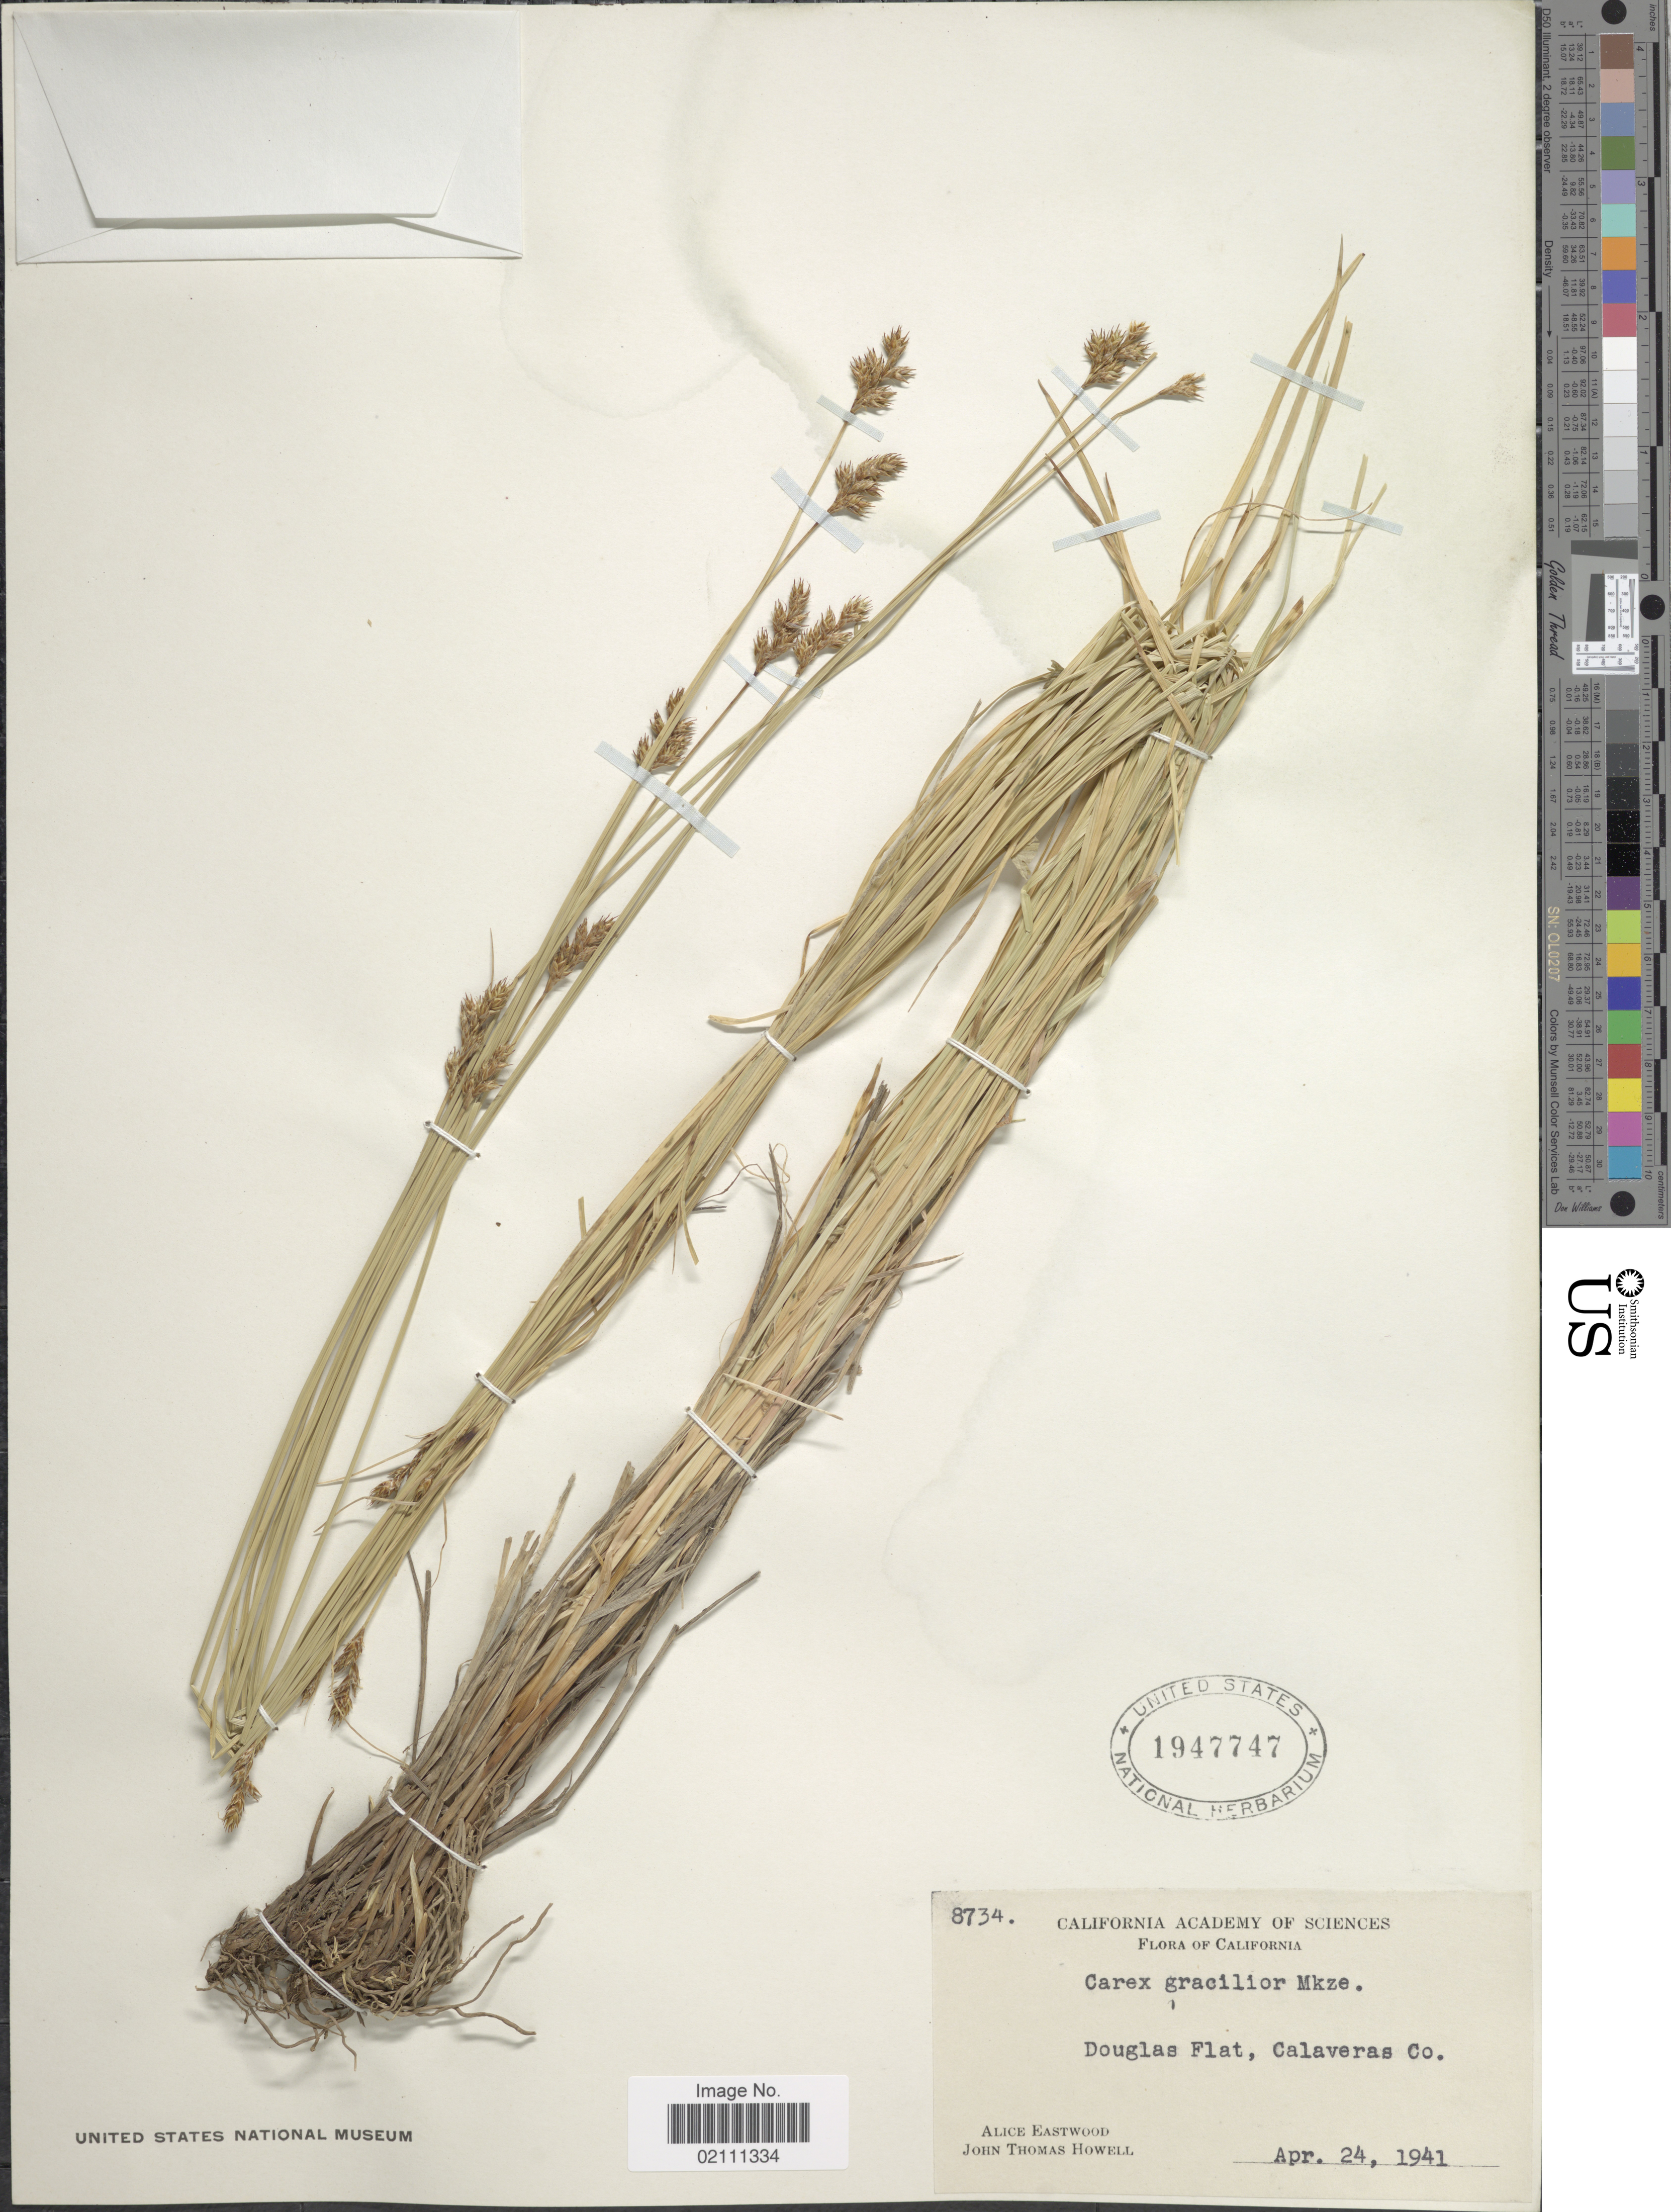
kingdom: Plantae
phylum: Tracheophyta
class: Liliopsida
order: Poales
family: Cyperaceae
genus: Carex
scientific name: Carex gracilior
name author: Mack.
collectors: A. Eastwood & J. T. Howell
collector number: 8734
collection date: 1941-04-24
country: United States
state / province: California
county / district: Calaveras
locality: Douglas Flat, Calaveras Co.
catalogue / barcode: US 1947747